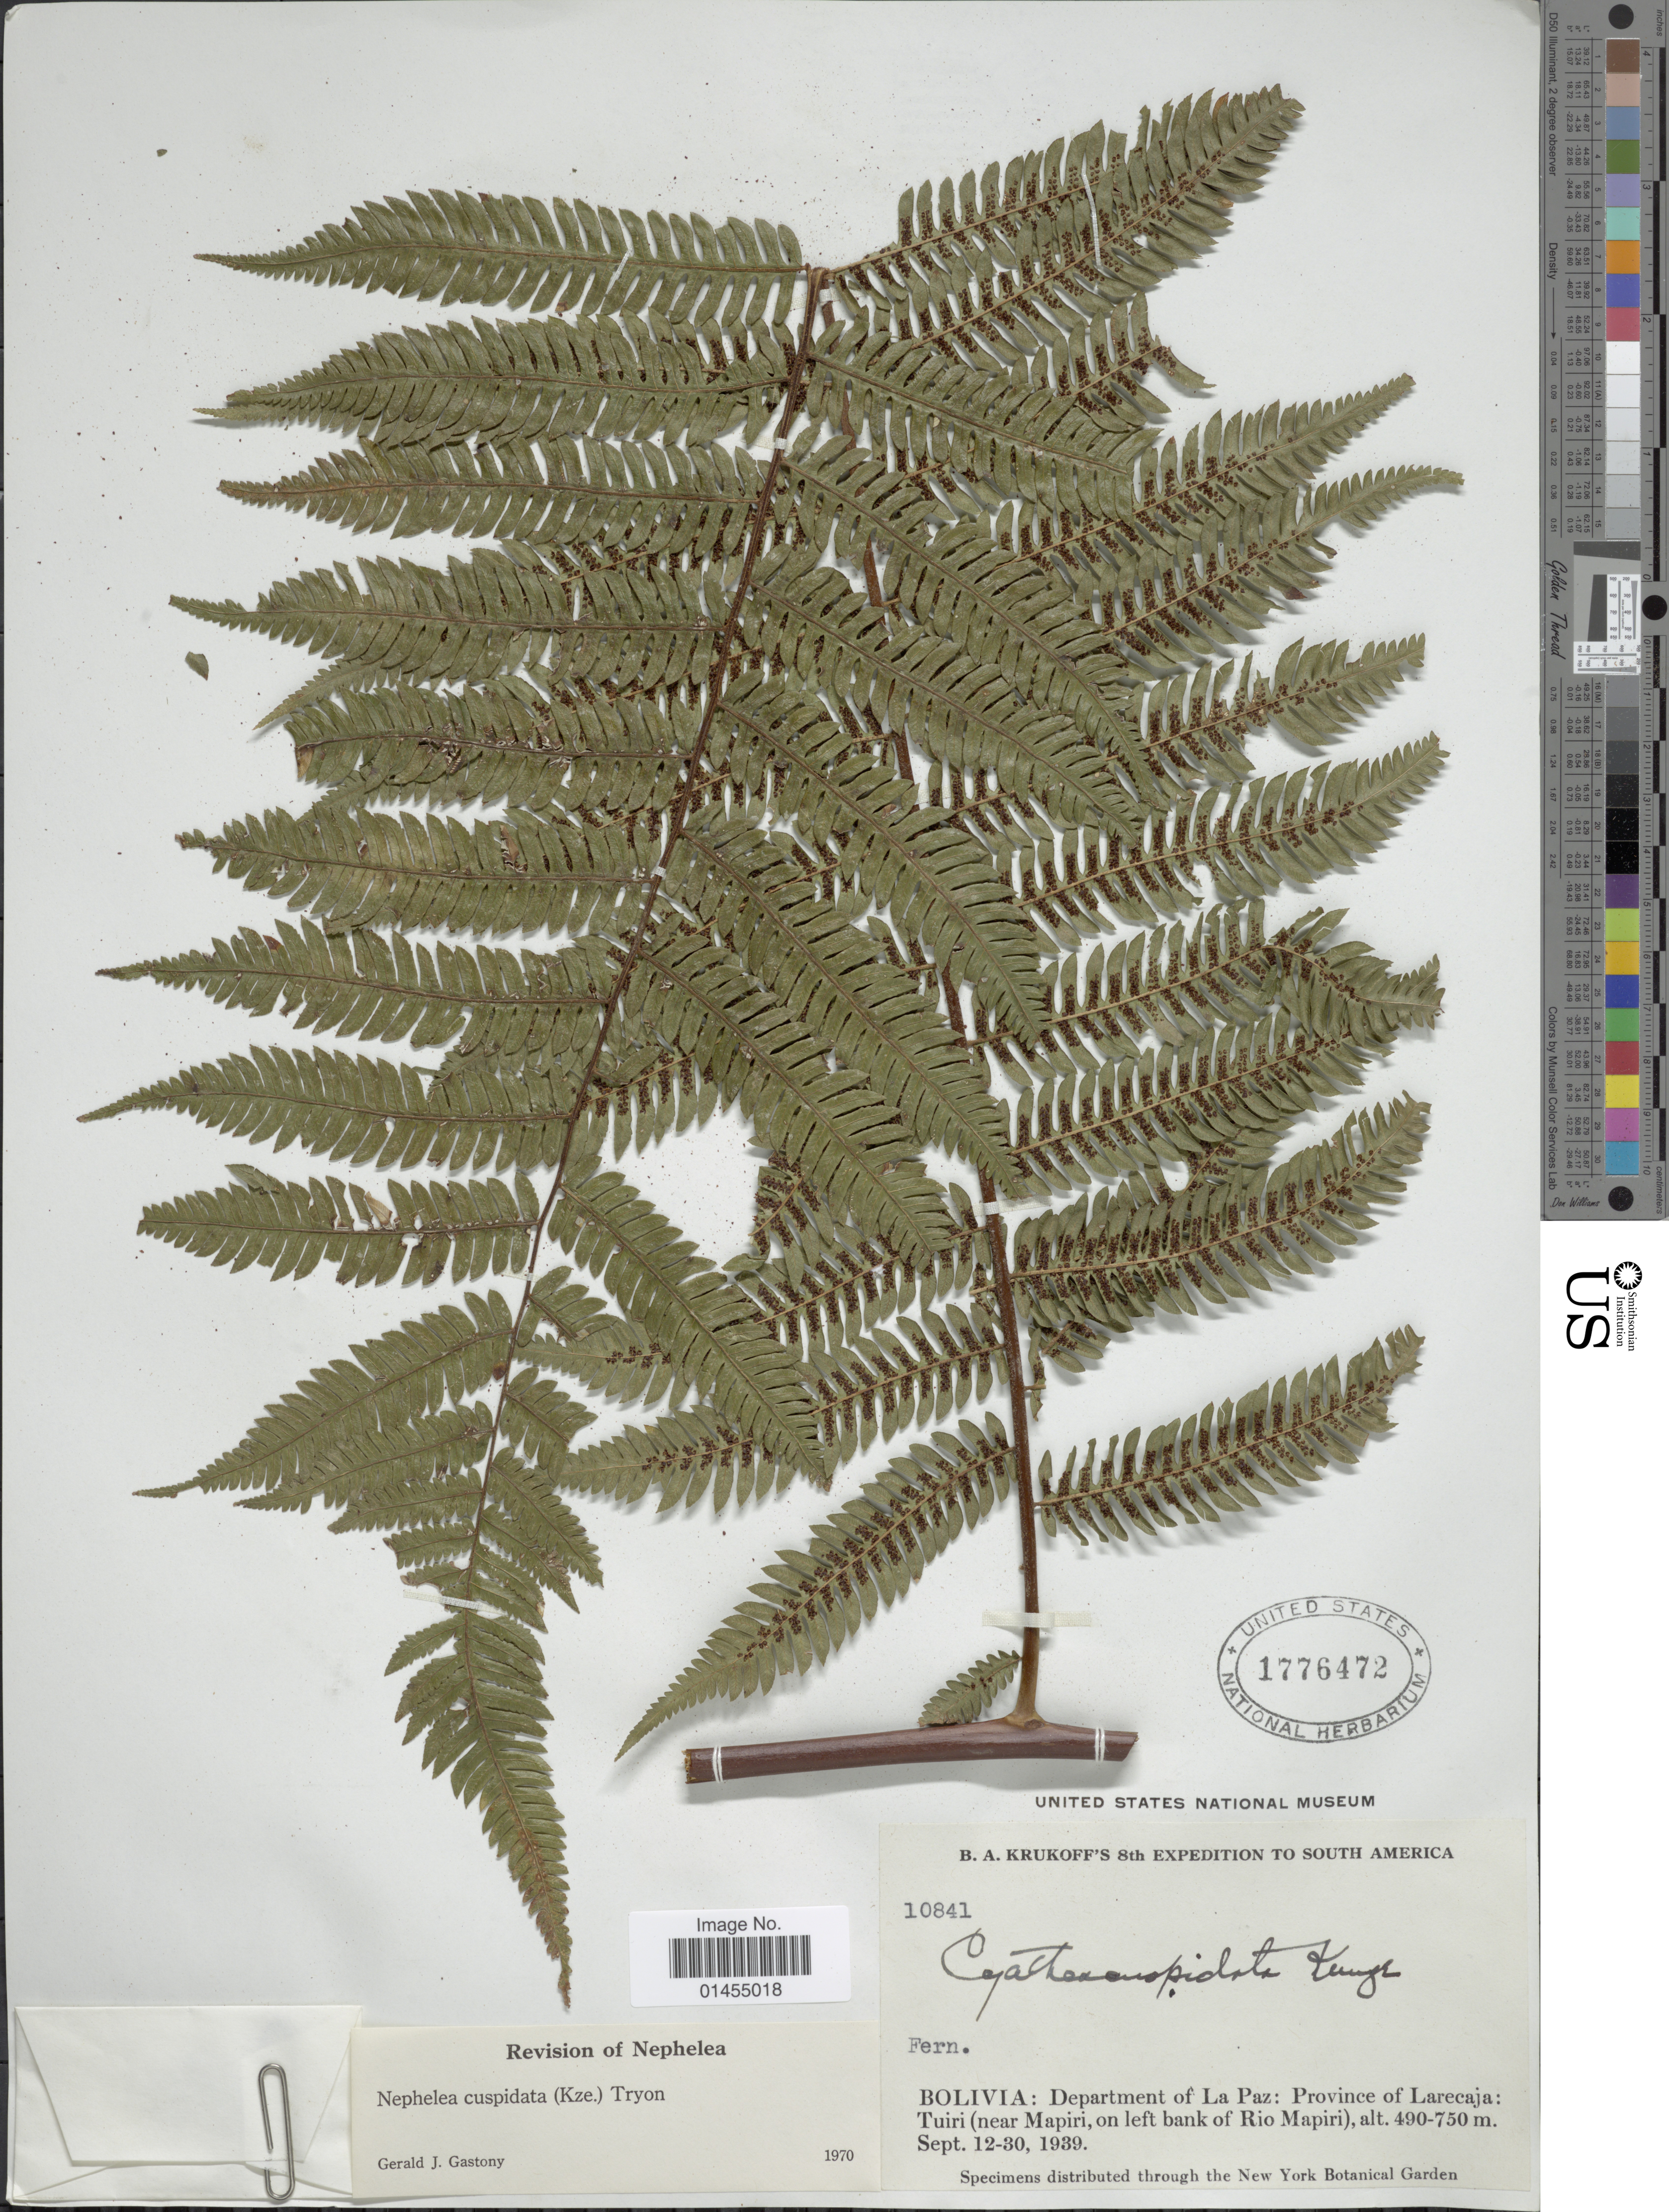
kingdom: Plantae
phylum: Tracheophyta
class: Polypodiopsida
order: Cyatheales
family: Cyatheaceae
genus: Alsophila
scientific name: Alsophila cuspidata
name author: (Kunze) D.S. Conant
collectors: B. A. Krukoff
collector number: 10841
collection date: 1939-09-12/1939-09-30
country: Bolivia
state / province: La Paz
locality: Province of Larecaja: Tuiri (near Mapiri, on left bank of Rio Mapiri)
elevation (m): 490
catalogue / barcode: US 1776472